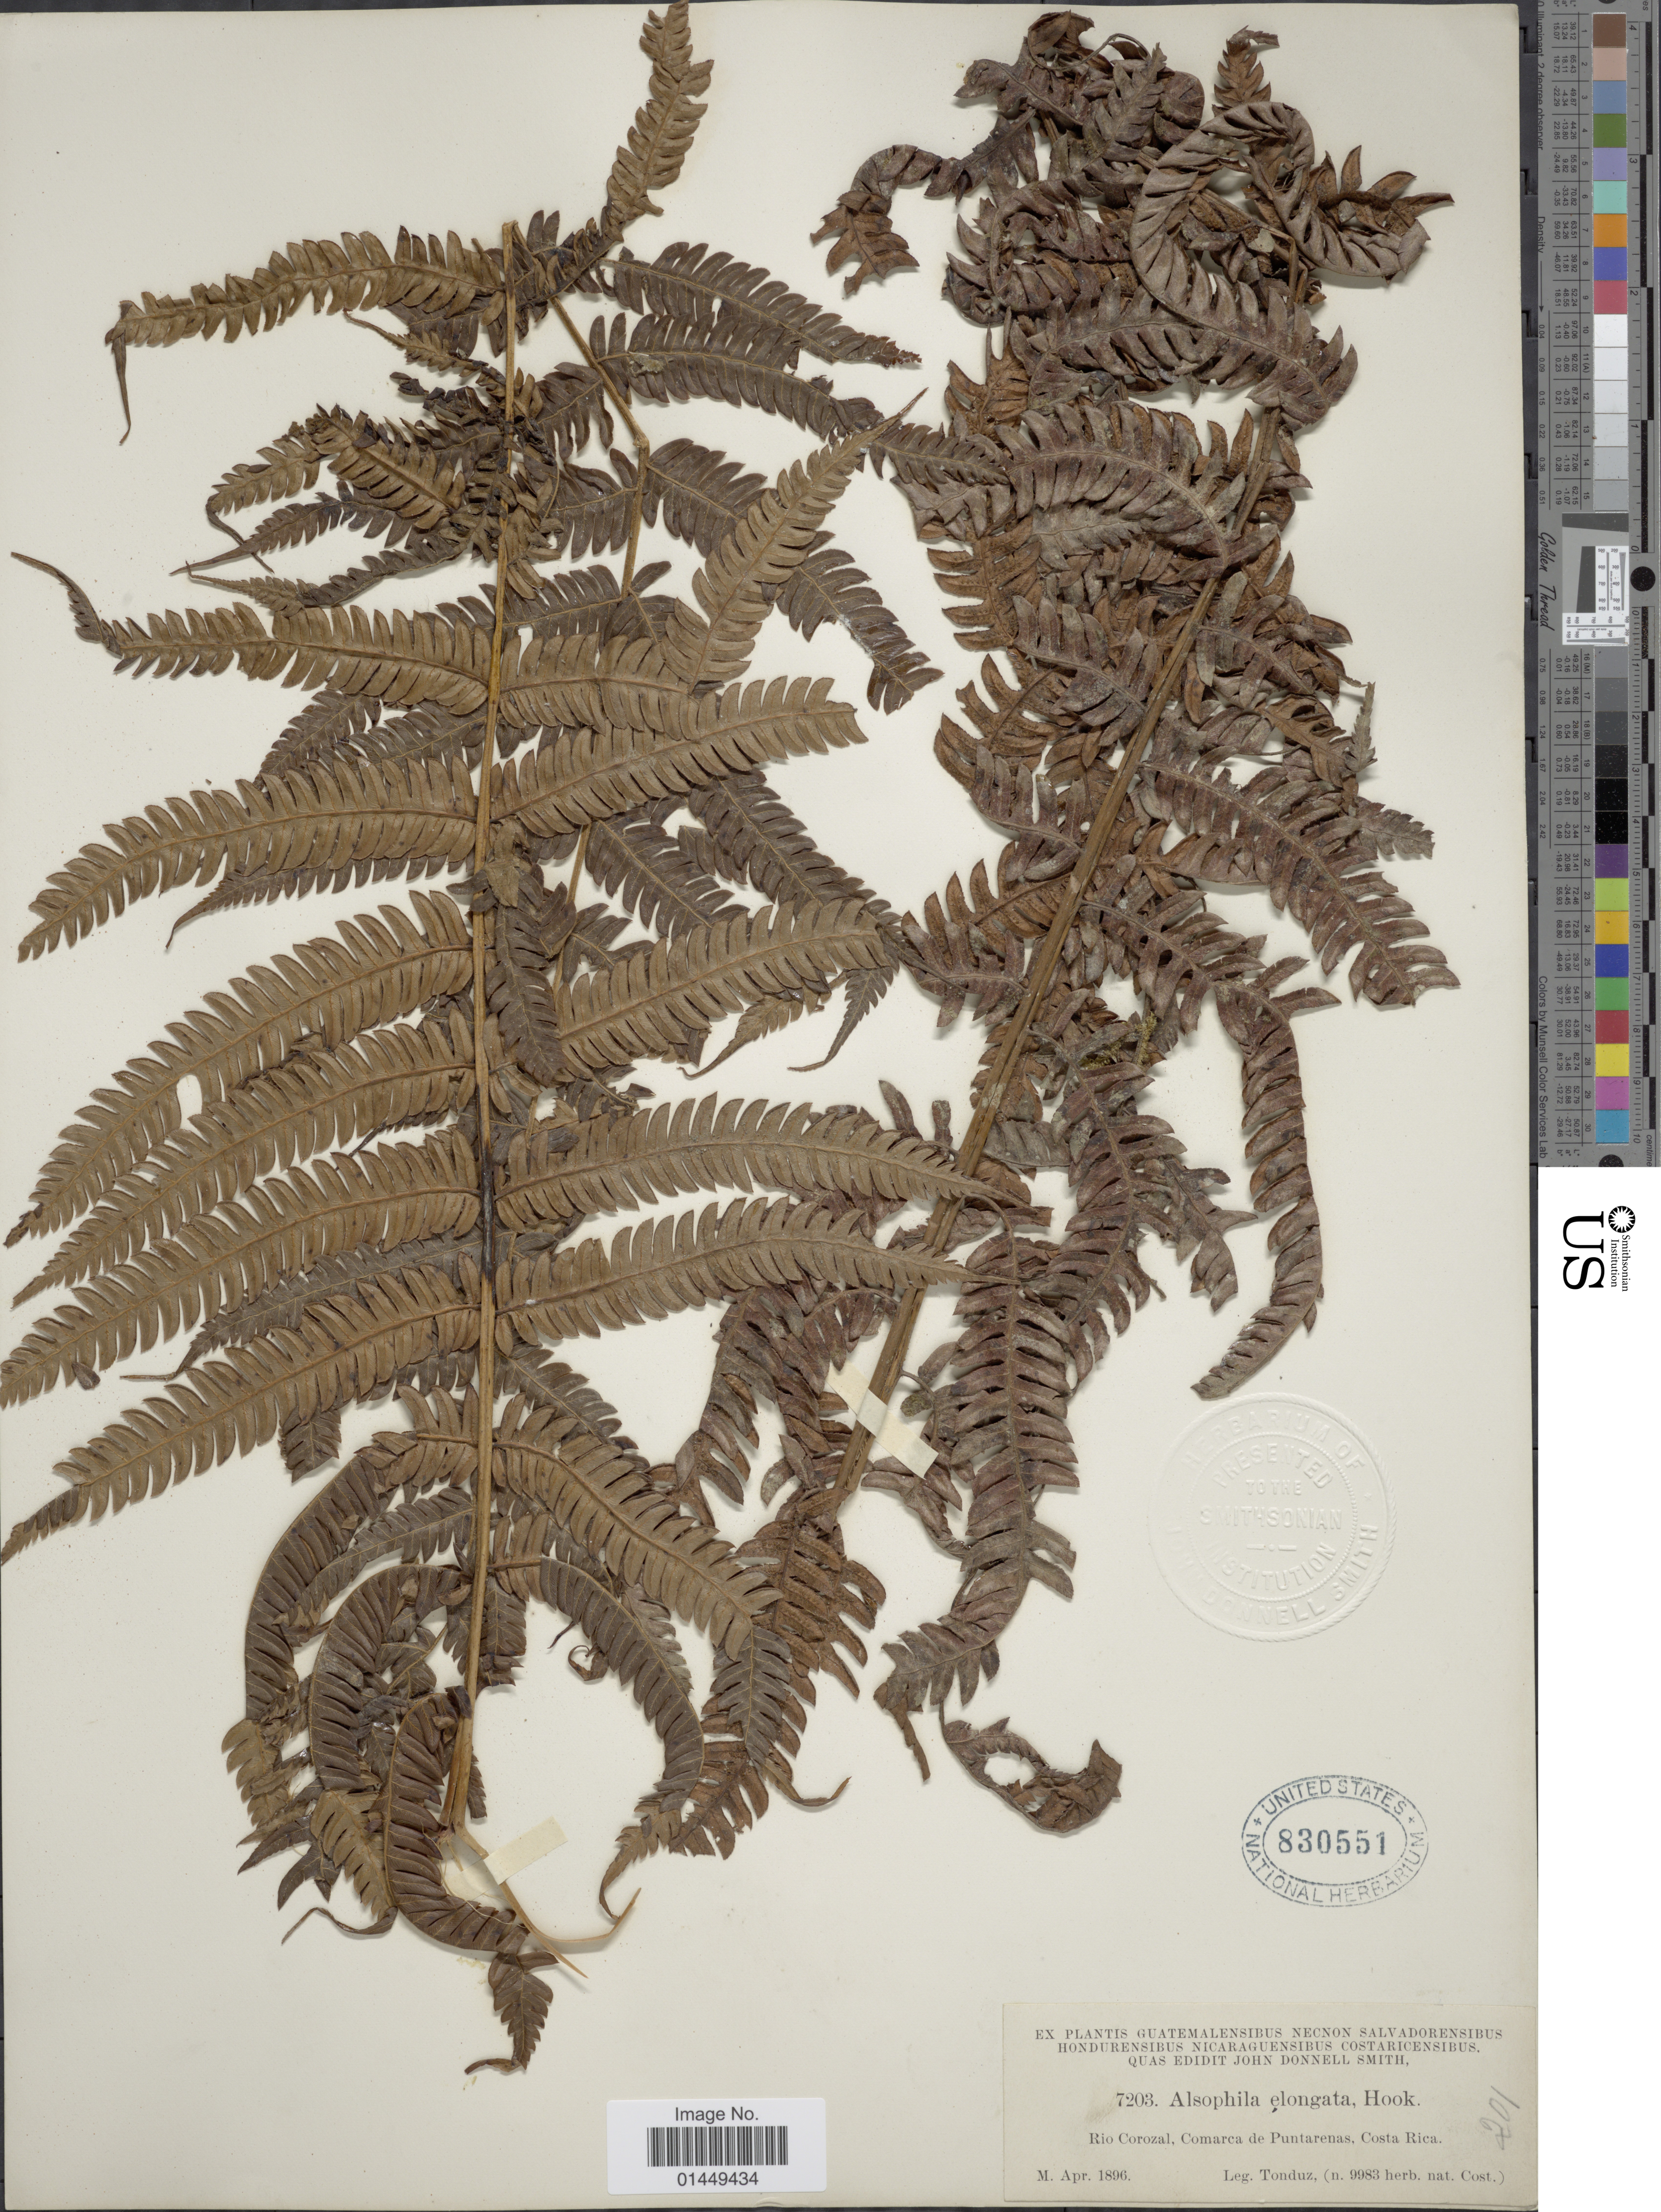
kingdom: Plantae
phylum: Tracheophyta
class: Polypodiopsida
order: Cyatheales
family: Cyatheaceae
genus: Cyathea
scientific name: Cyathea poeppigii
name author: (Hook.) Domin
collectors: A. Tonduz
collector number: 7203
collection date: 1896-04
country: Costa Rica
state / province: Puntarenas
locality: Rio Corozal, Comarca de Puntarenas, Costa Rica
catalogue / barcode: US 830551